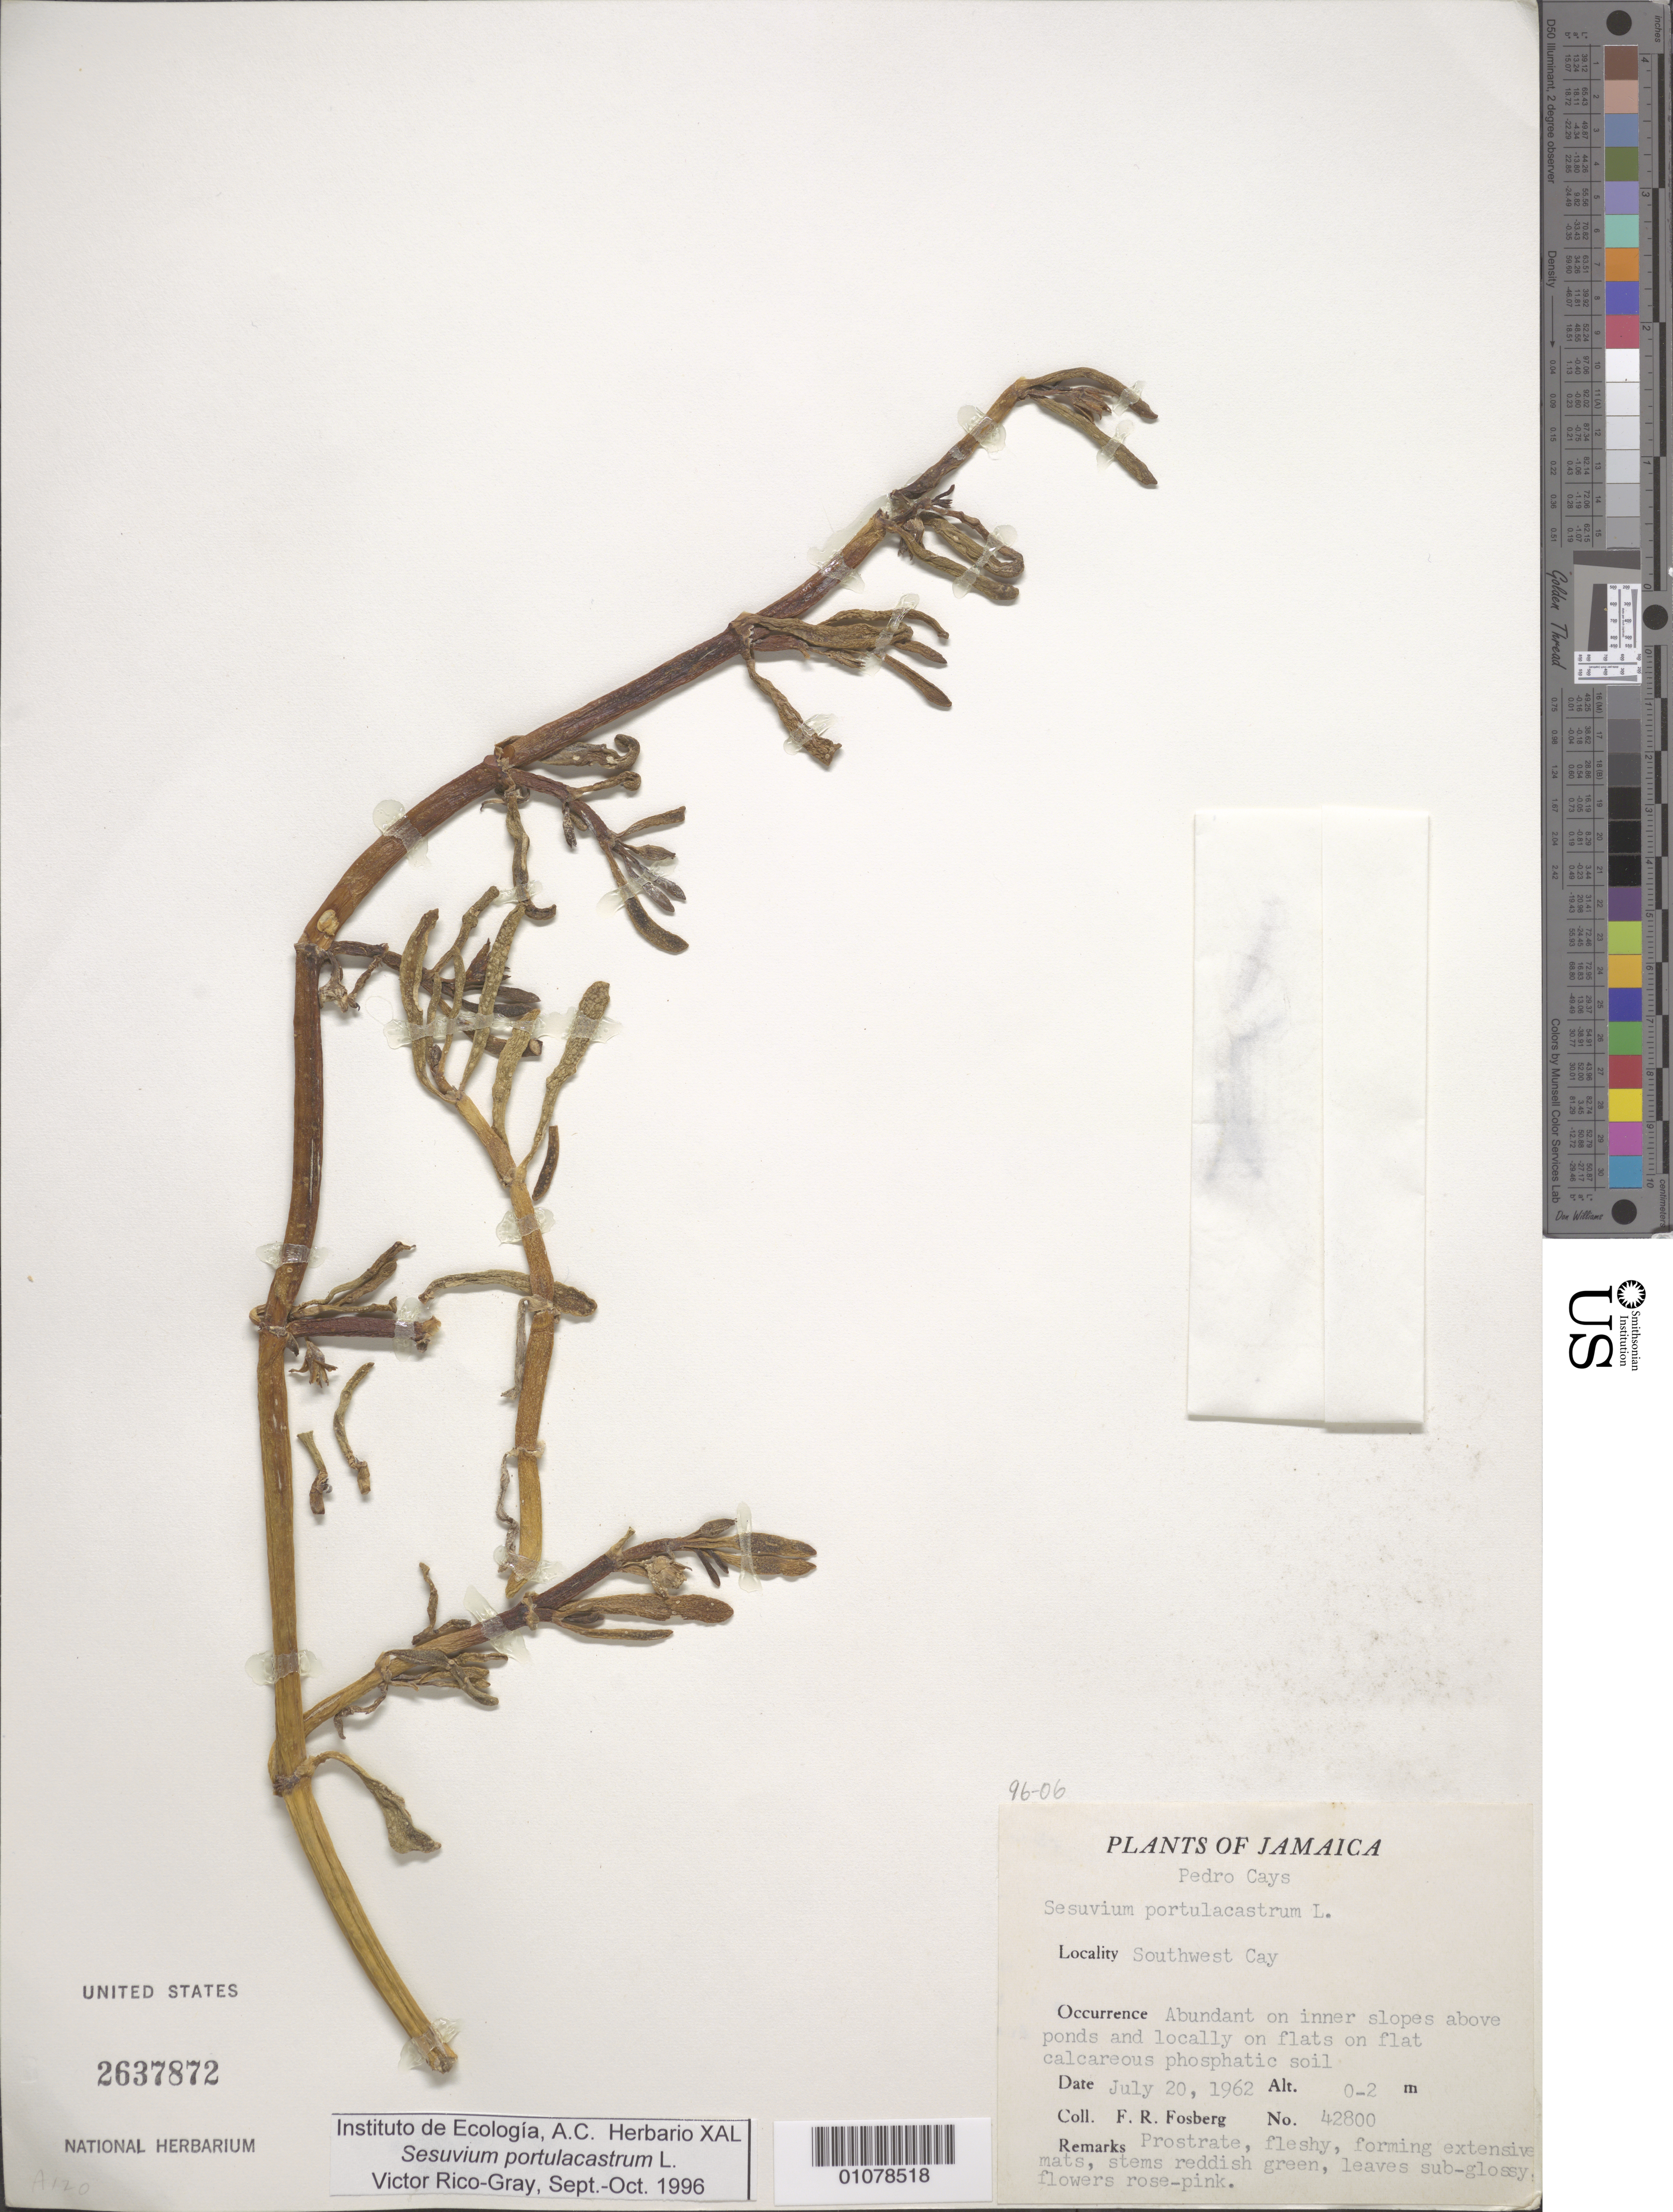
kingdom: Plantae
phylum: Tracheophyta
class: Magnoliopsida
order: Caryophyllales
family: Aizoaceae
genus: Sesuvium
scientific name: Sesuvium portulacastrum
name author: (L.) L.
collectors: F. R. Fosberg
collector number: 42800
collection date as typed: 20 Jul 1962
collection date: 1962-07-20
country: Jamaica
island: Jamaica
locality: Pedro Cays, Southwest Cay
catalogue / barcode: US 2637872